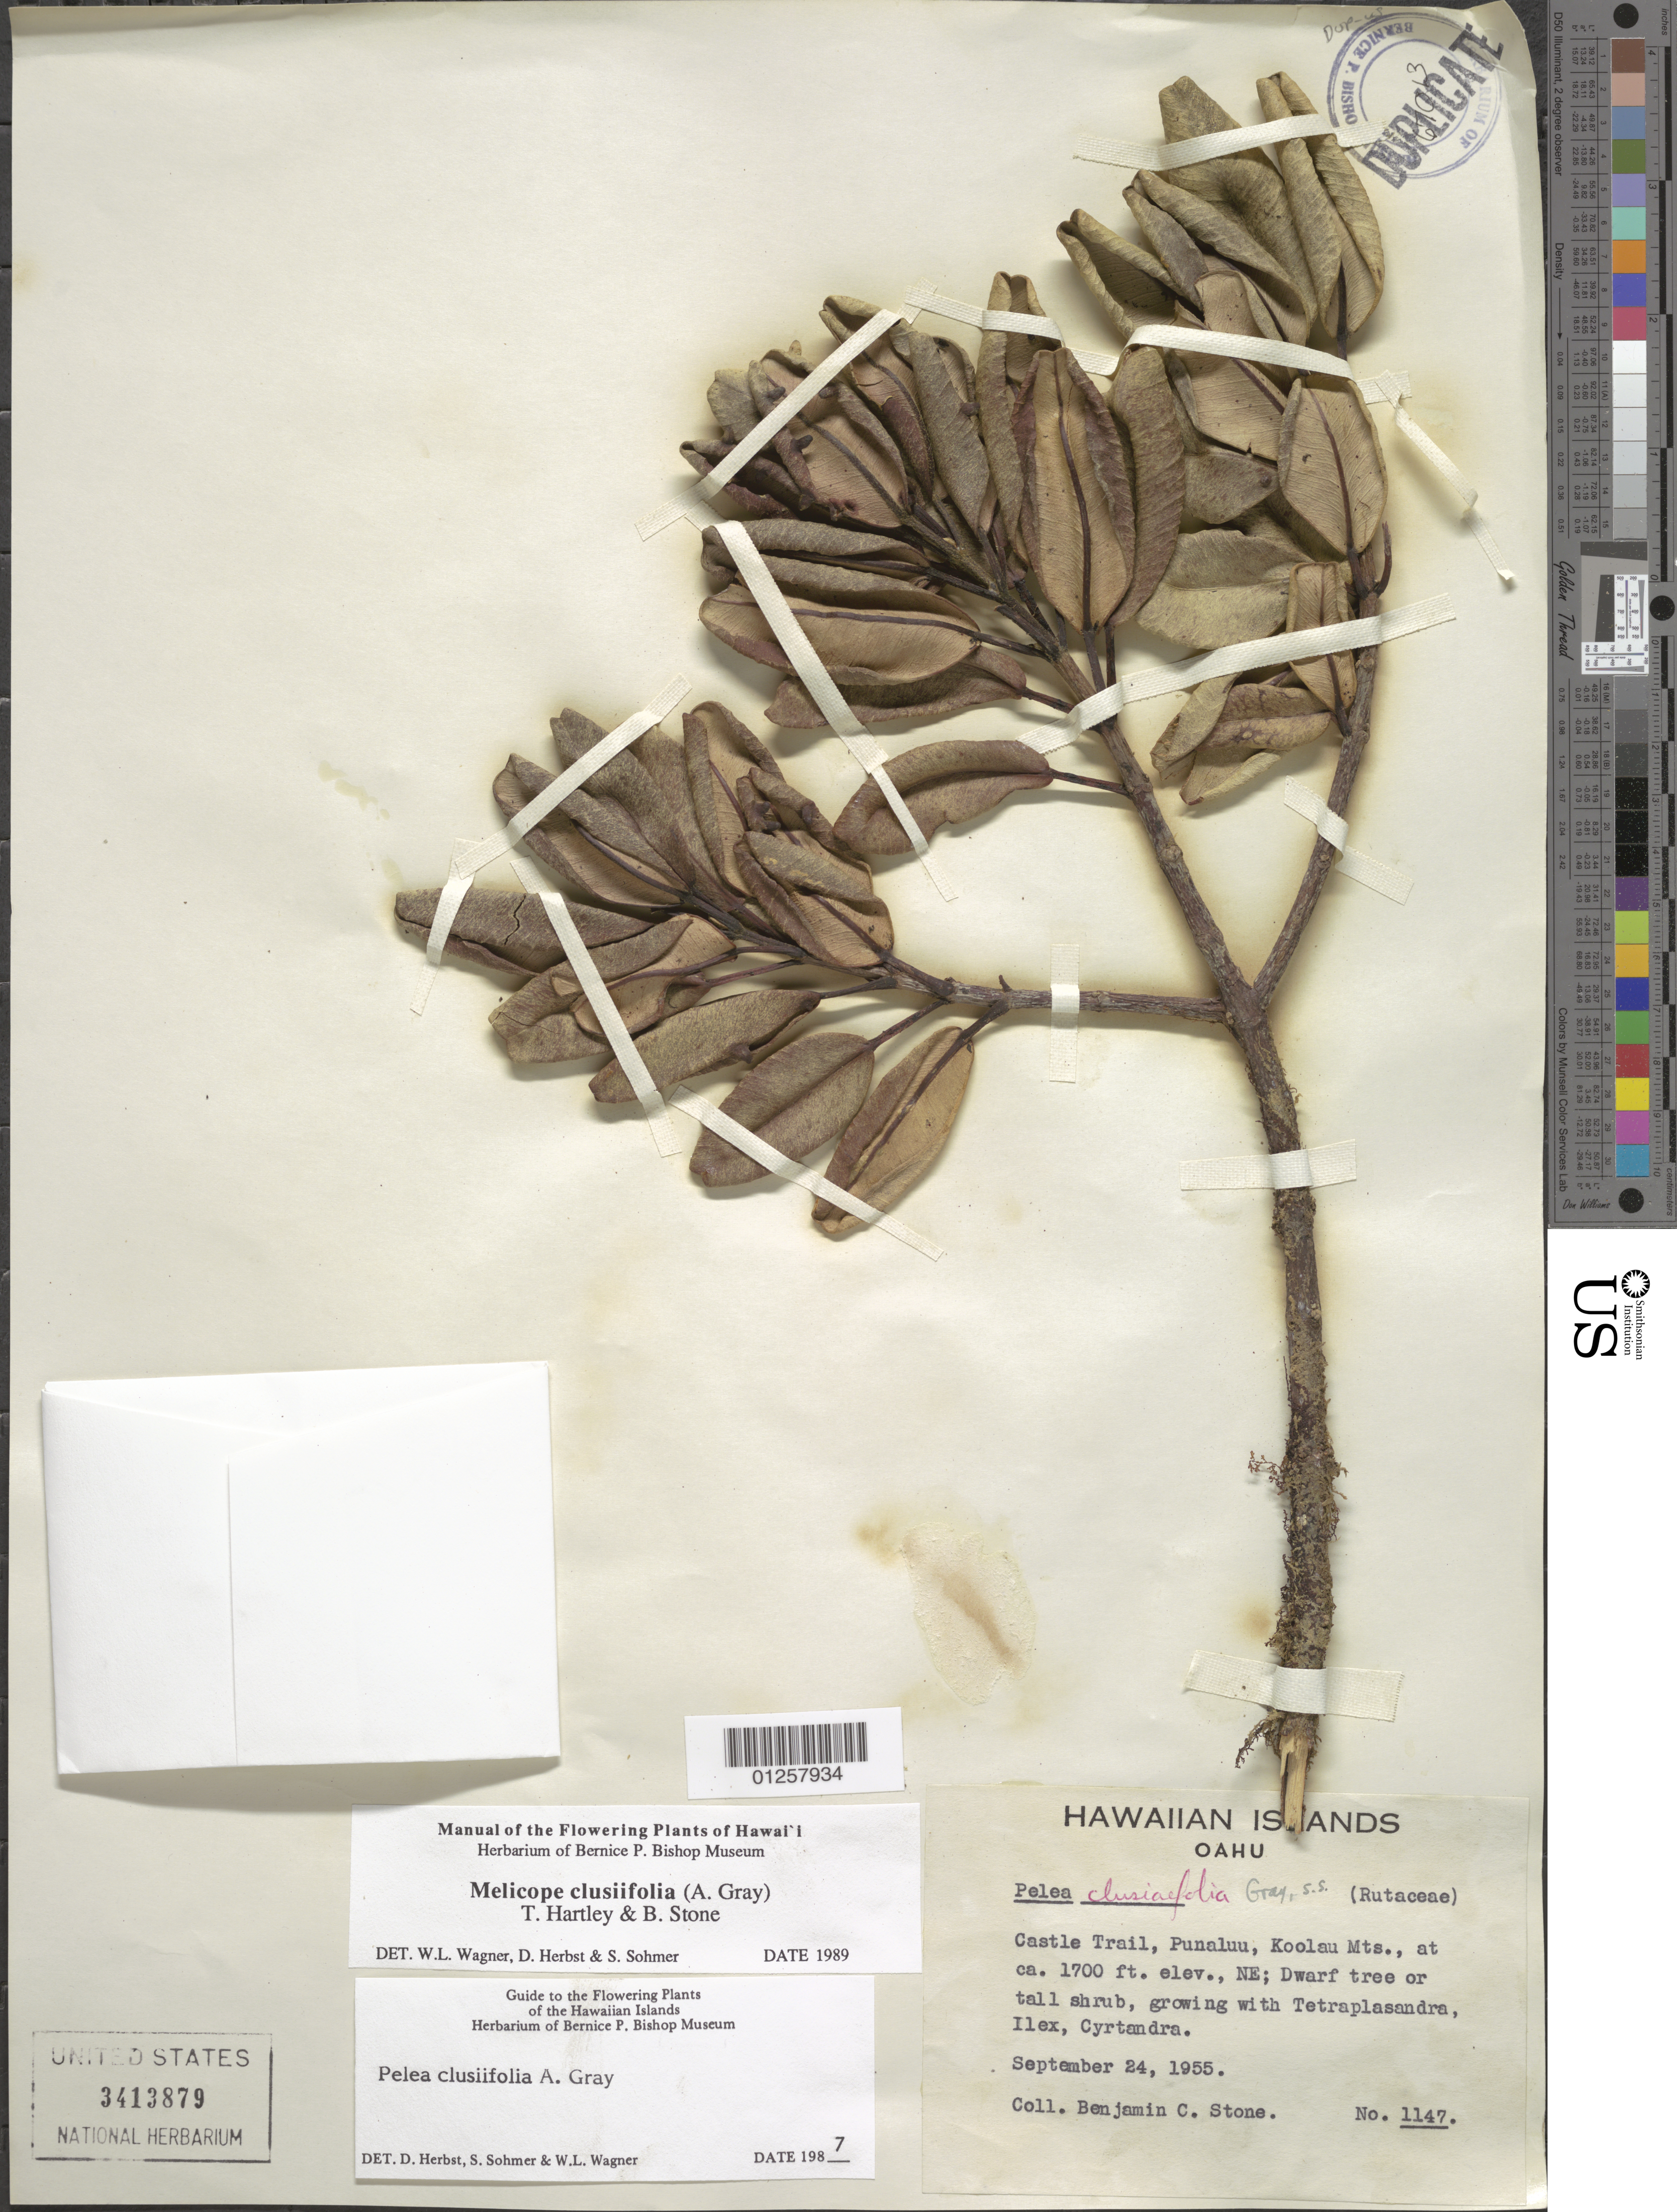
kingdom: Plantae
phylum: Tracheophyta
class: Magnoliopsida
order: Sapindales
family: Rutaceae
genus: Melicope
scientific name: Melicope clusiifolia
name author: (A. Gray) T.G. Hartley & B.C. Stone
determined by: Wagner, W. L.; Herbst, D. R.; Sohmer, S. H.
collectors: B. C. Stone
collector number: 1147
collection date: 1955-09-24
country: United States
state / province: Hawaii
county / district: Honolulu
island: Oahu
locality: Koolau Mts., Punaluu, Castle trail.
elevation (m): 518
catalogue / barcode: US 3413879